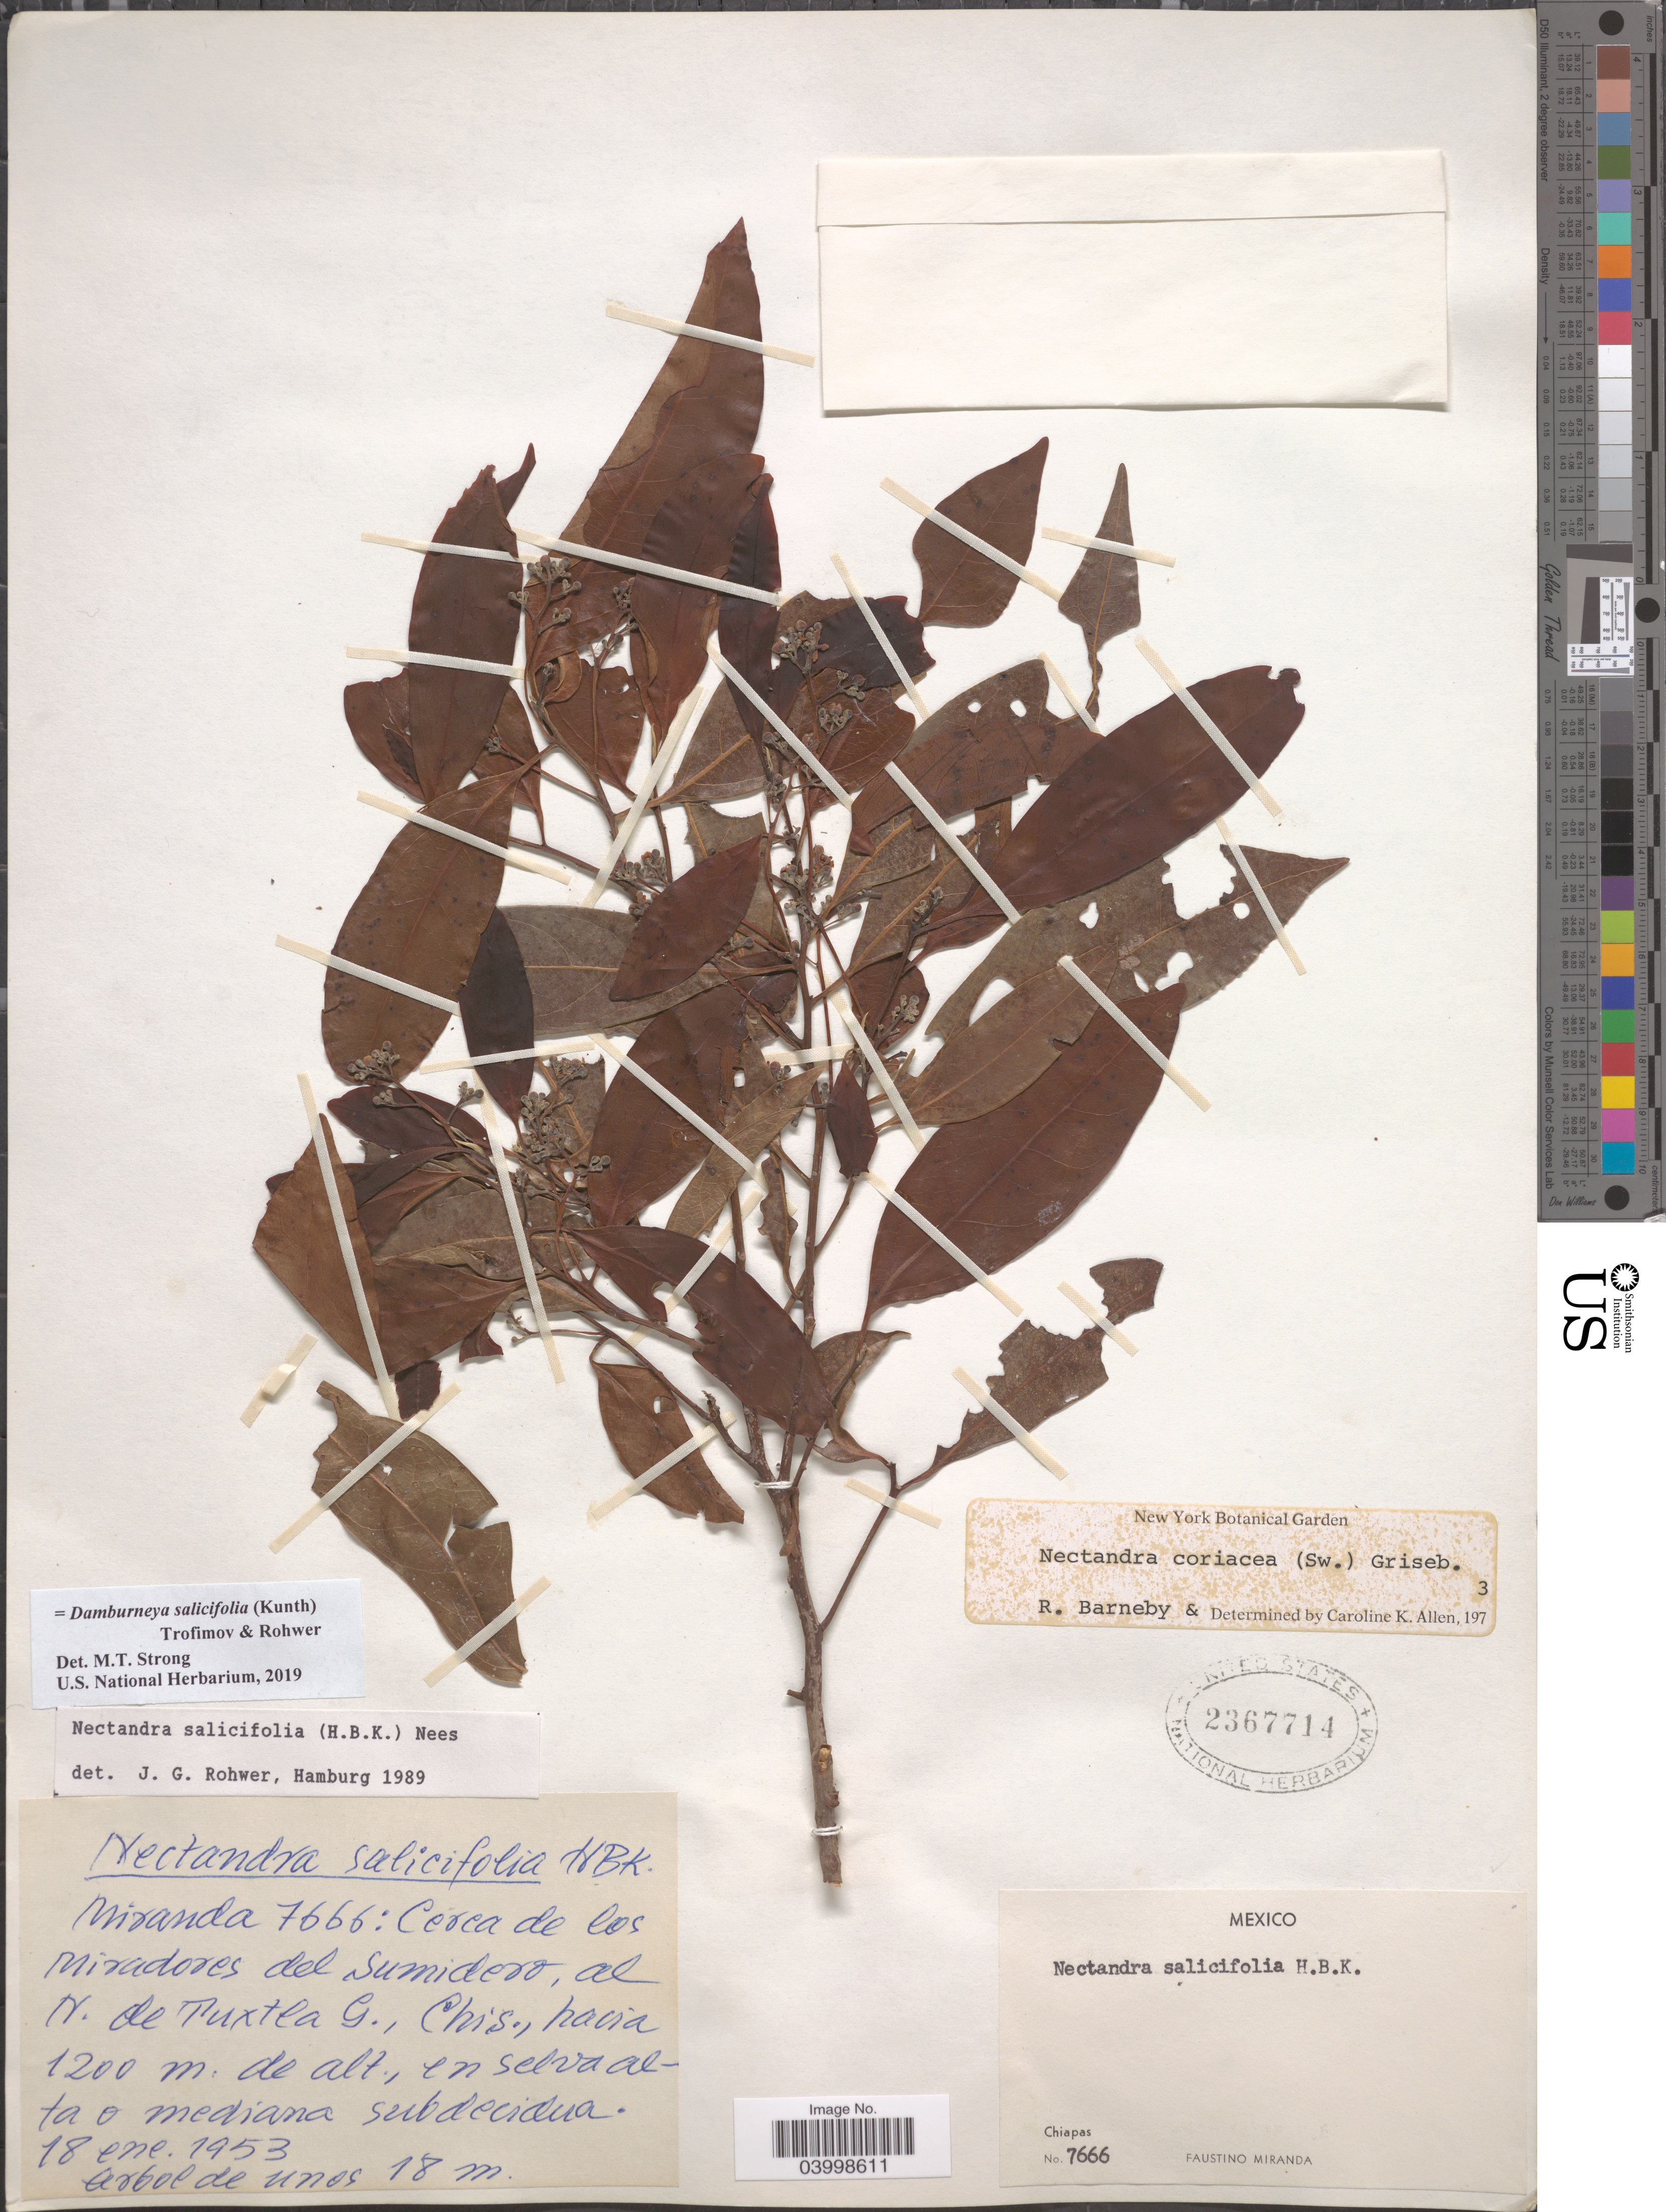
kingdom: Plantae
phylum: Tracheophyta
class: Magnoliopsida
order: Laurales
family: Lauraceae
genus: Damburneya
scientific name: Damburneya salicifolia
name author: (Kunth) Trofimov & Rohwer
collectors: F. Miranda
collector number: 7666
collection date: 1953-01-18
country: Mexico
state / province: Chiapas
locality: Cerca de los miradores del Sumidero, al N. de Tuxtla G.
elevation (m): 1200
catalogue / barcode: US 2367714